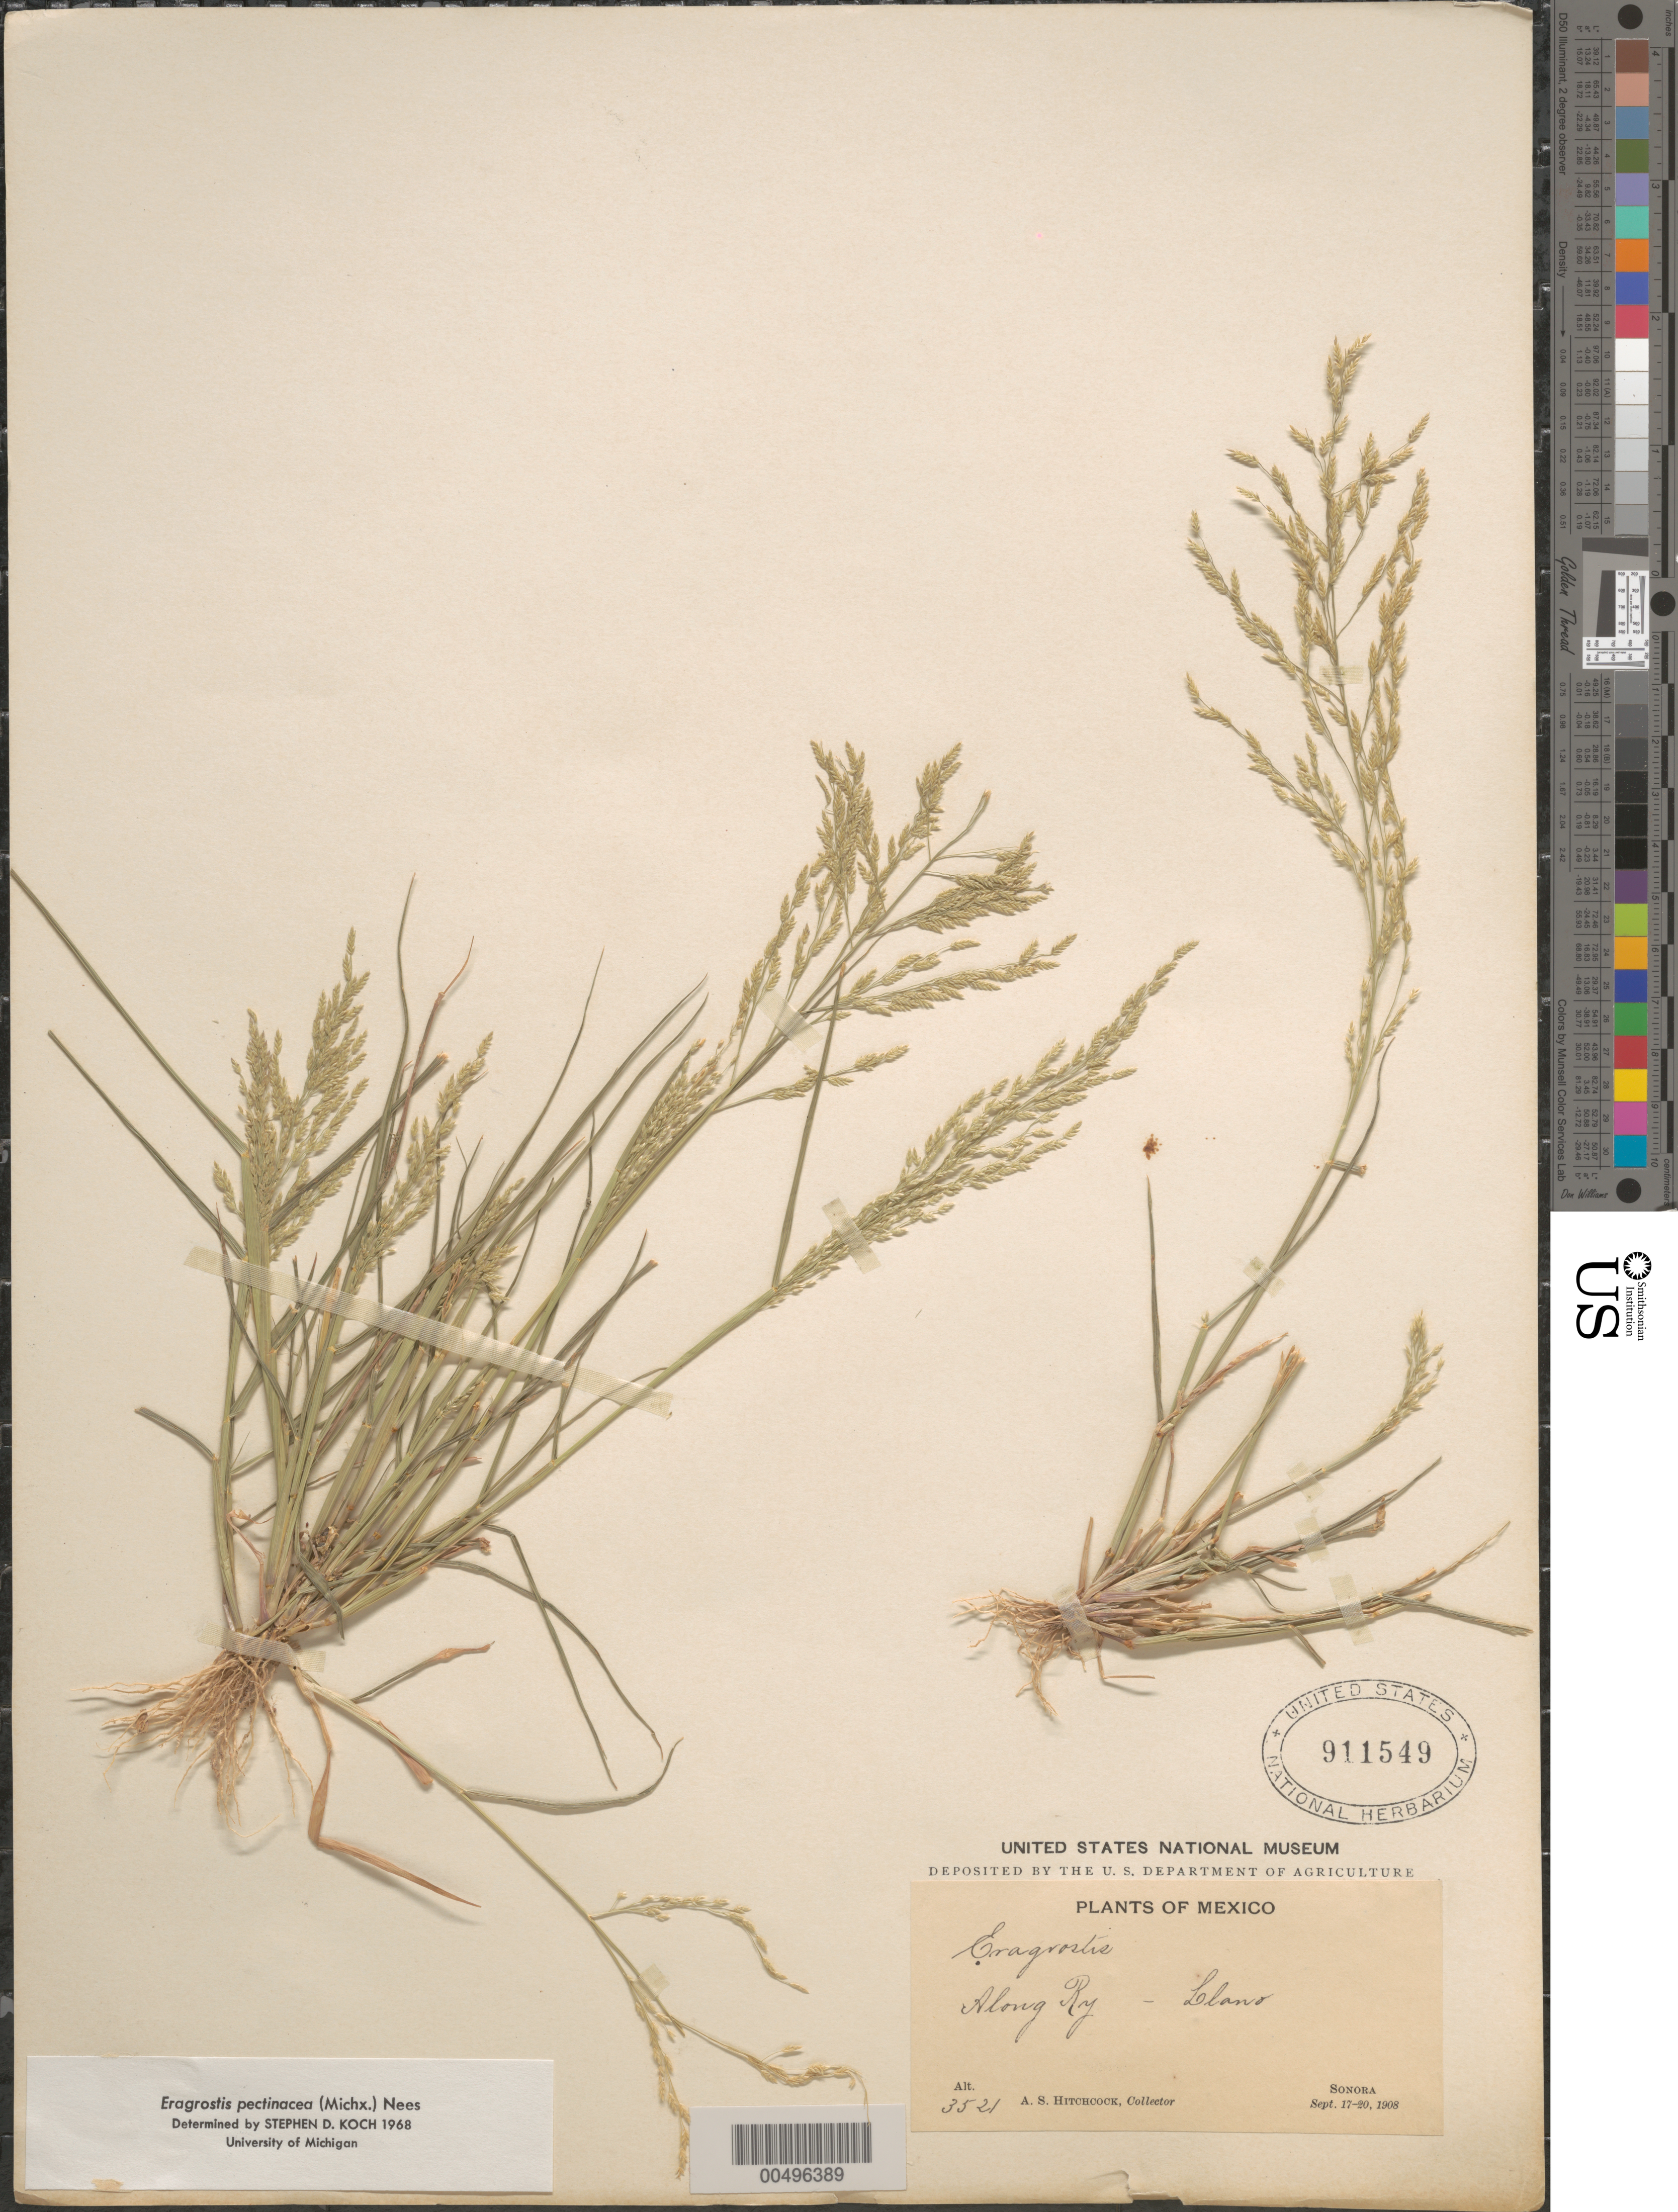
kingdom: Plantae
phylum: Tracheophyta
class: Liliopsida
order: Poales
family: Poaceae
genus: Eragrostis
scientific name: Eragrostis pectinacea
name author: (Michx.) Nees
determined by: Koch, S. D.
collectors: A. S. Hitchcock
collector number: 3521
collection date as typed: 17 Sep 1908 to 20 Sep 1908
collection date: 1908-09-17/1908-09-20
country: Mexico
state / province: Sonora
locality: Along Ry - Llano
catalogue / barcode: US 911549